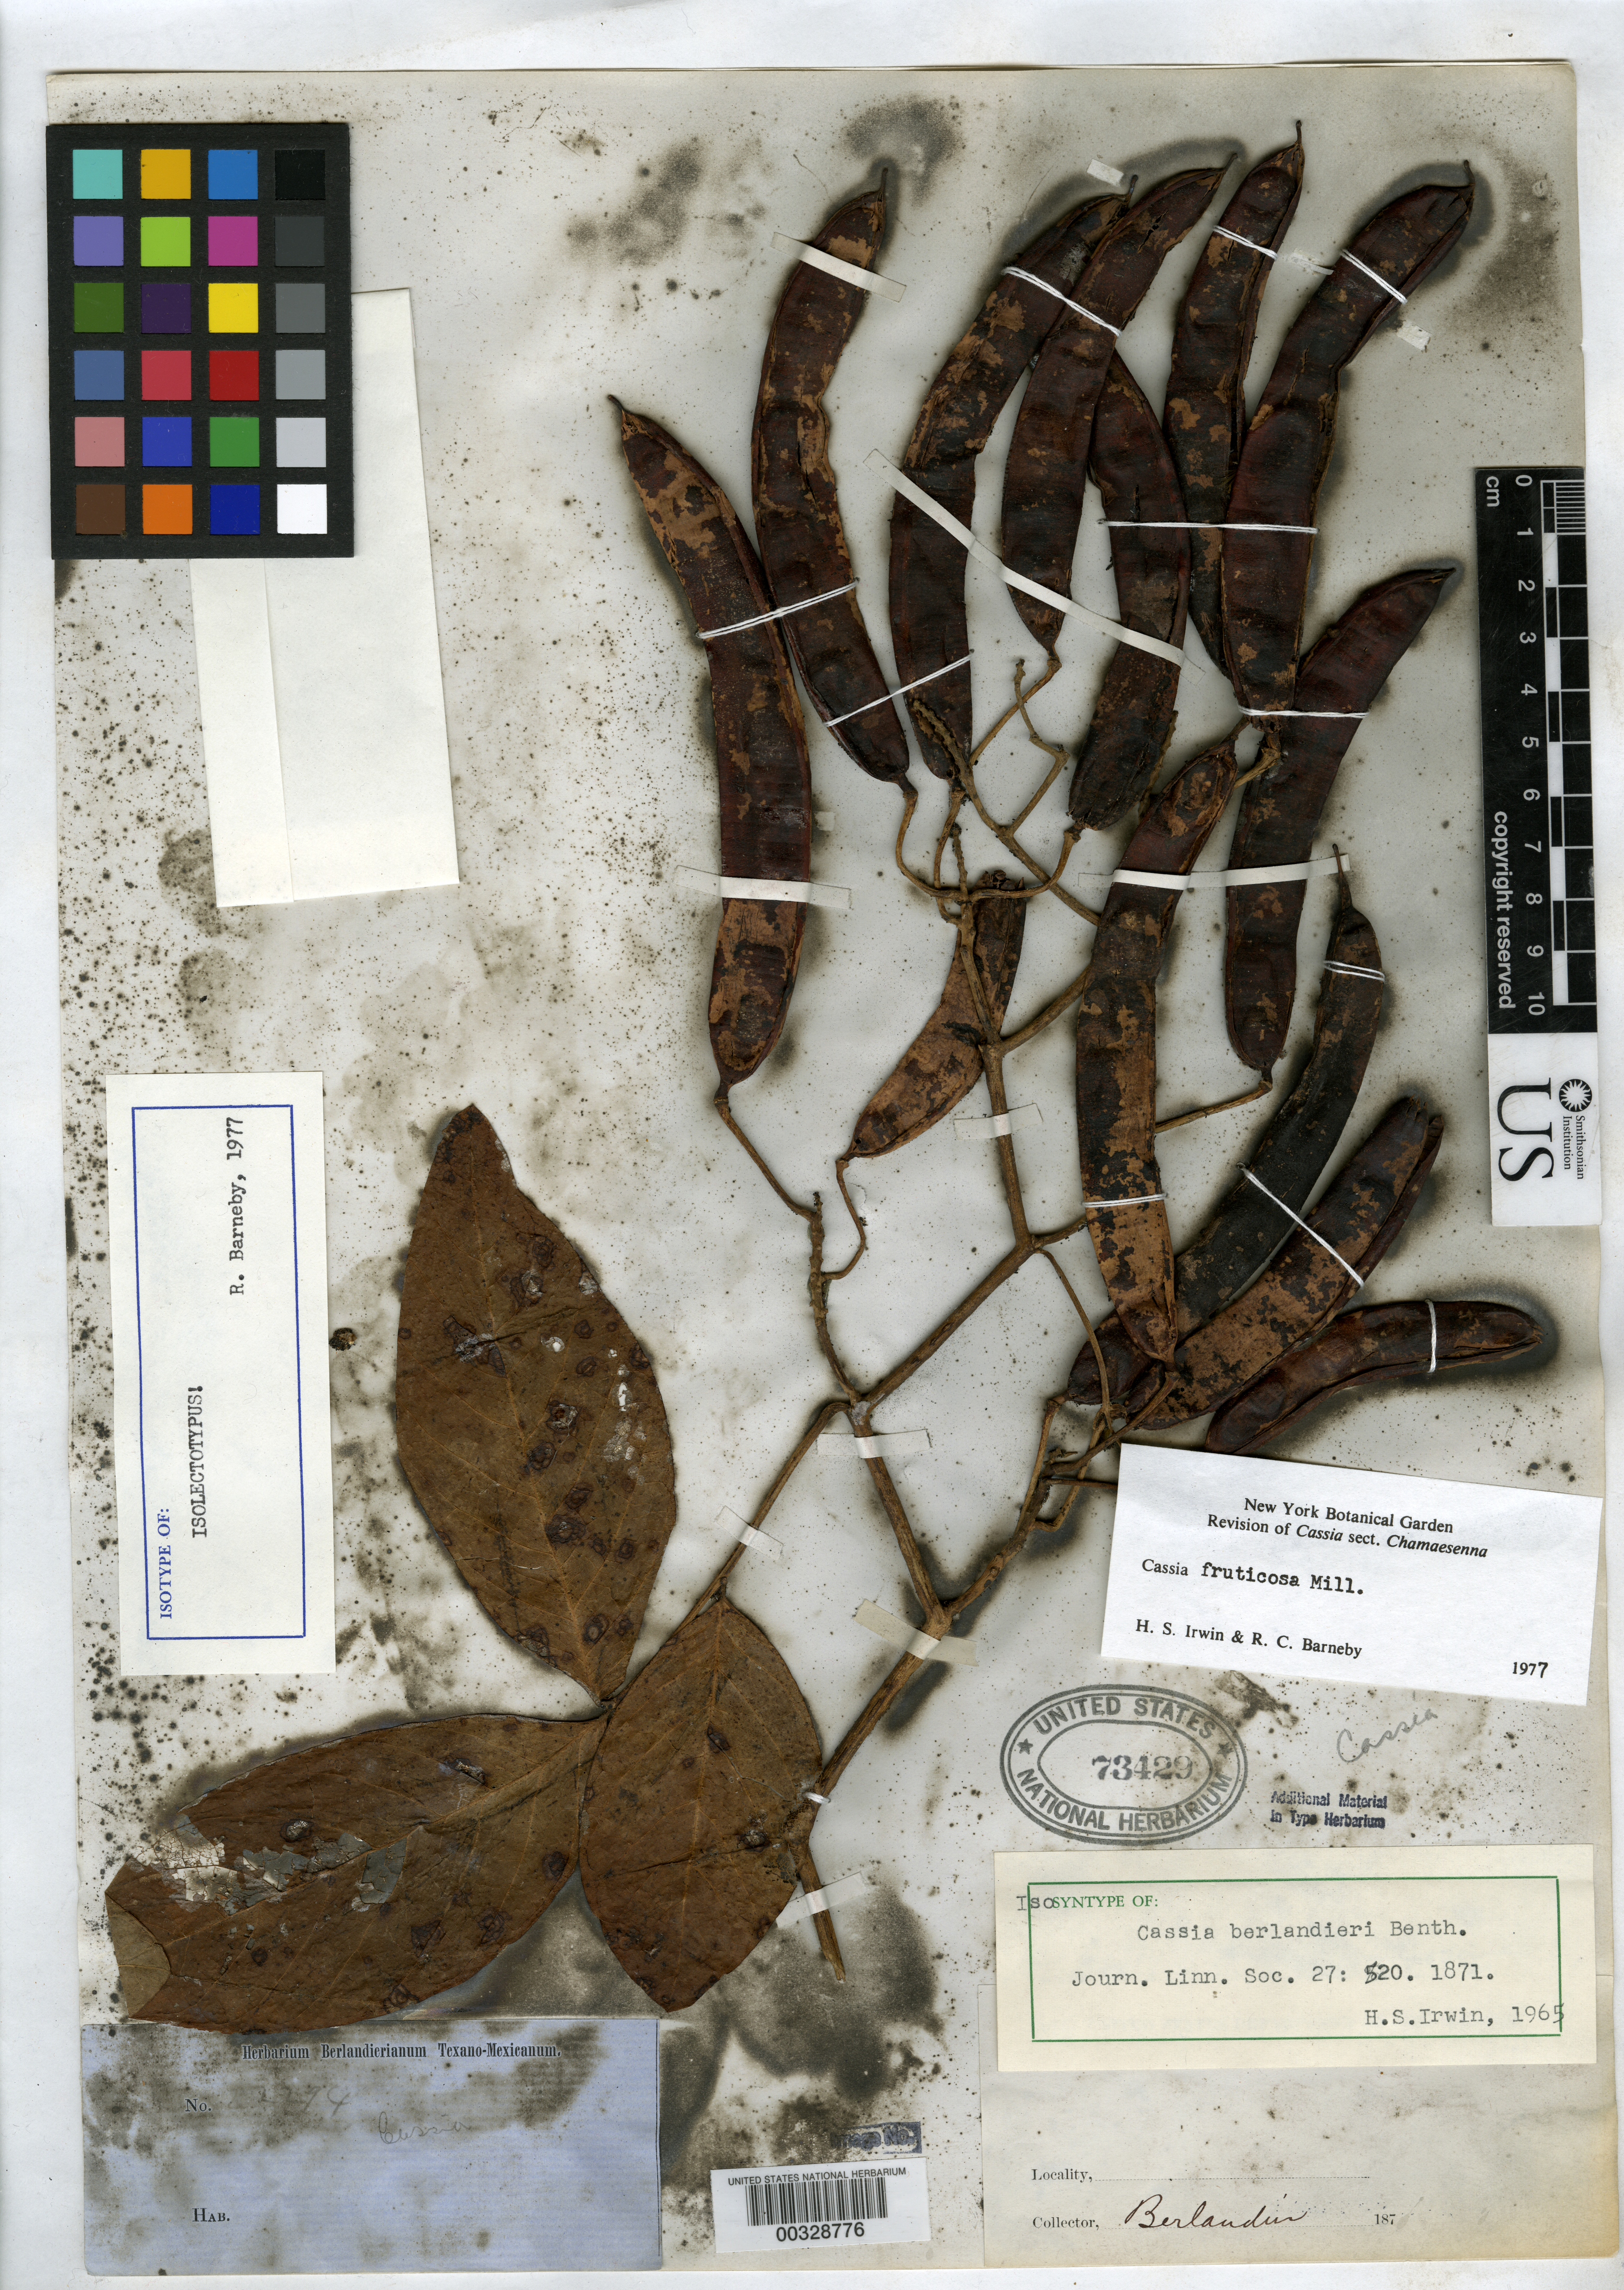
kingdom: Plantae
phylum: Tracheophyta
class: Magnoliopsida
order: Fabales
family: Fabaceae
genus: Cassia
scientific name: Cassia berlandieri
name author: Benth.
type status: Isolectotype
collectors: J. L. Berlandier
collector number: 2294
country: Mexico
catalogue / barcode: US 73429